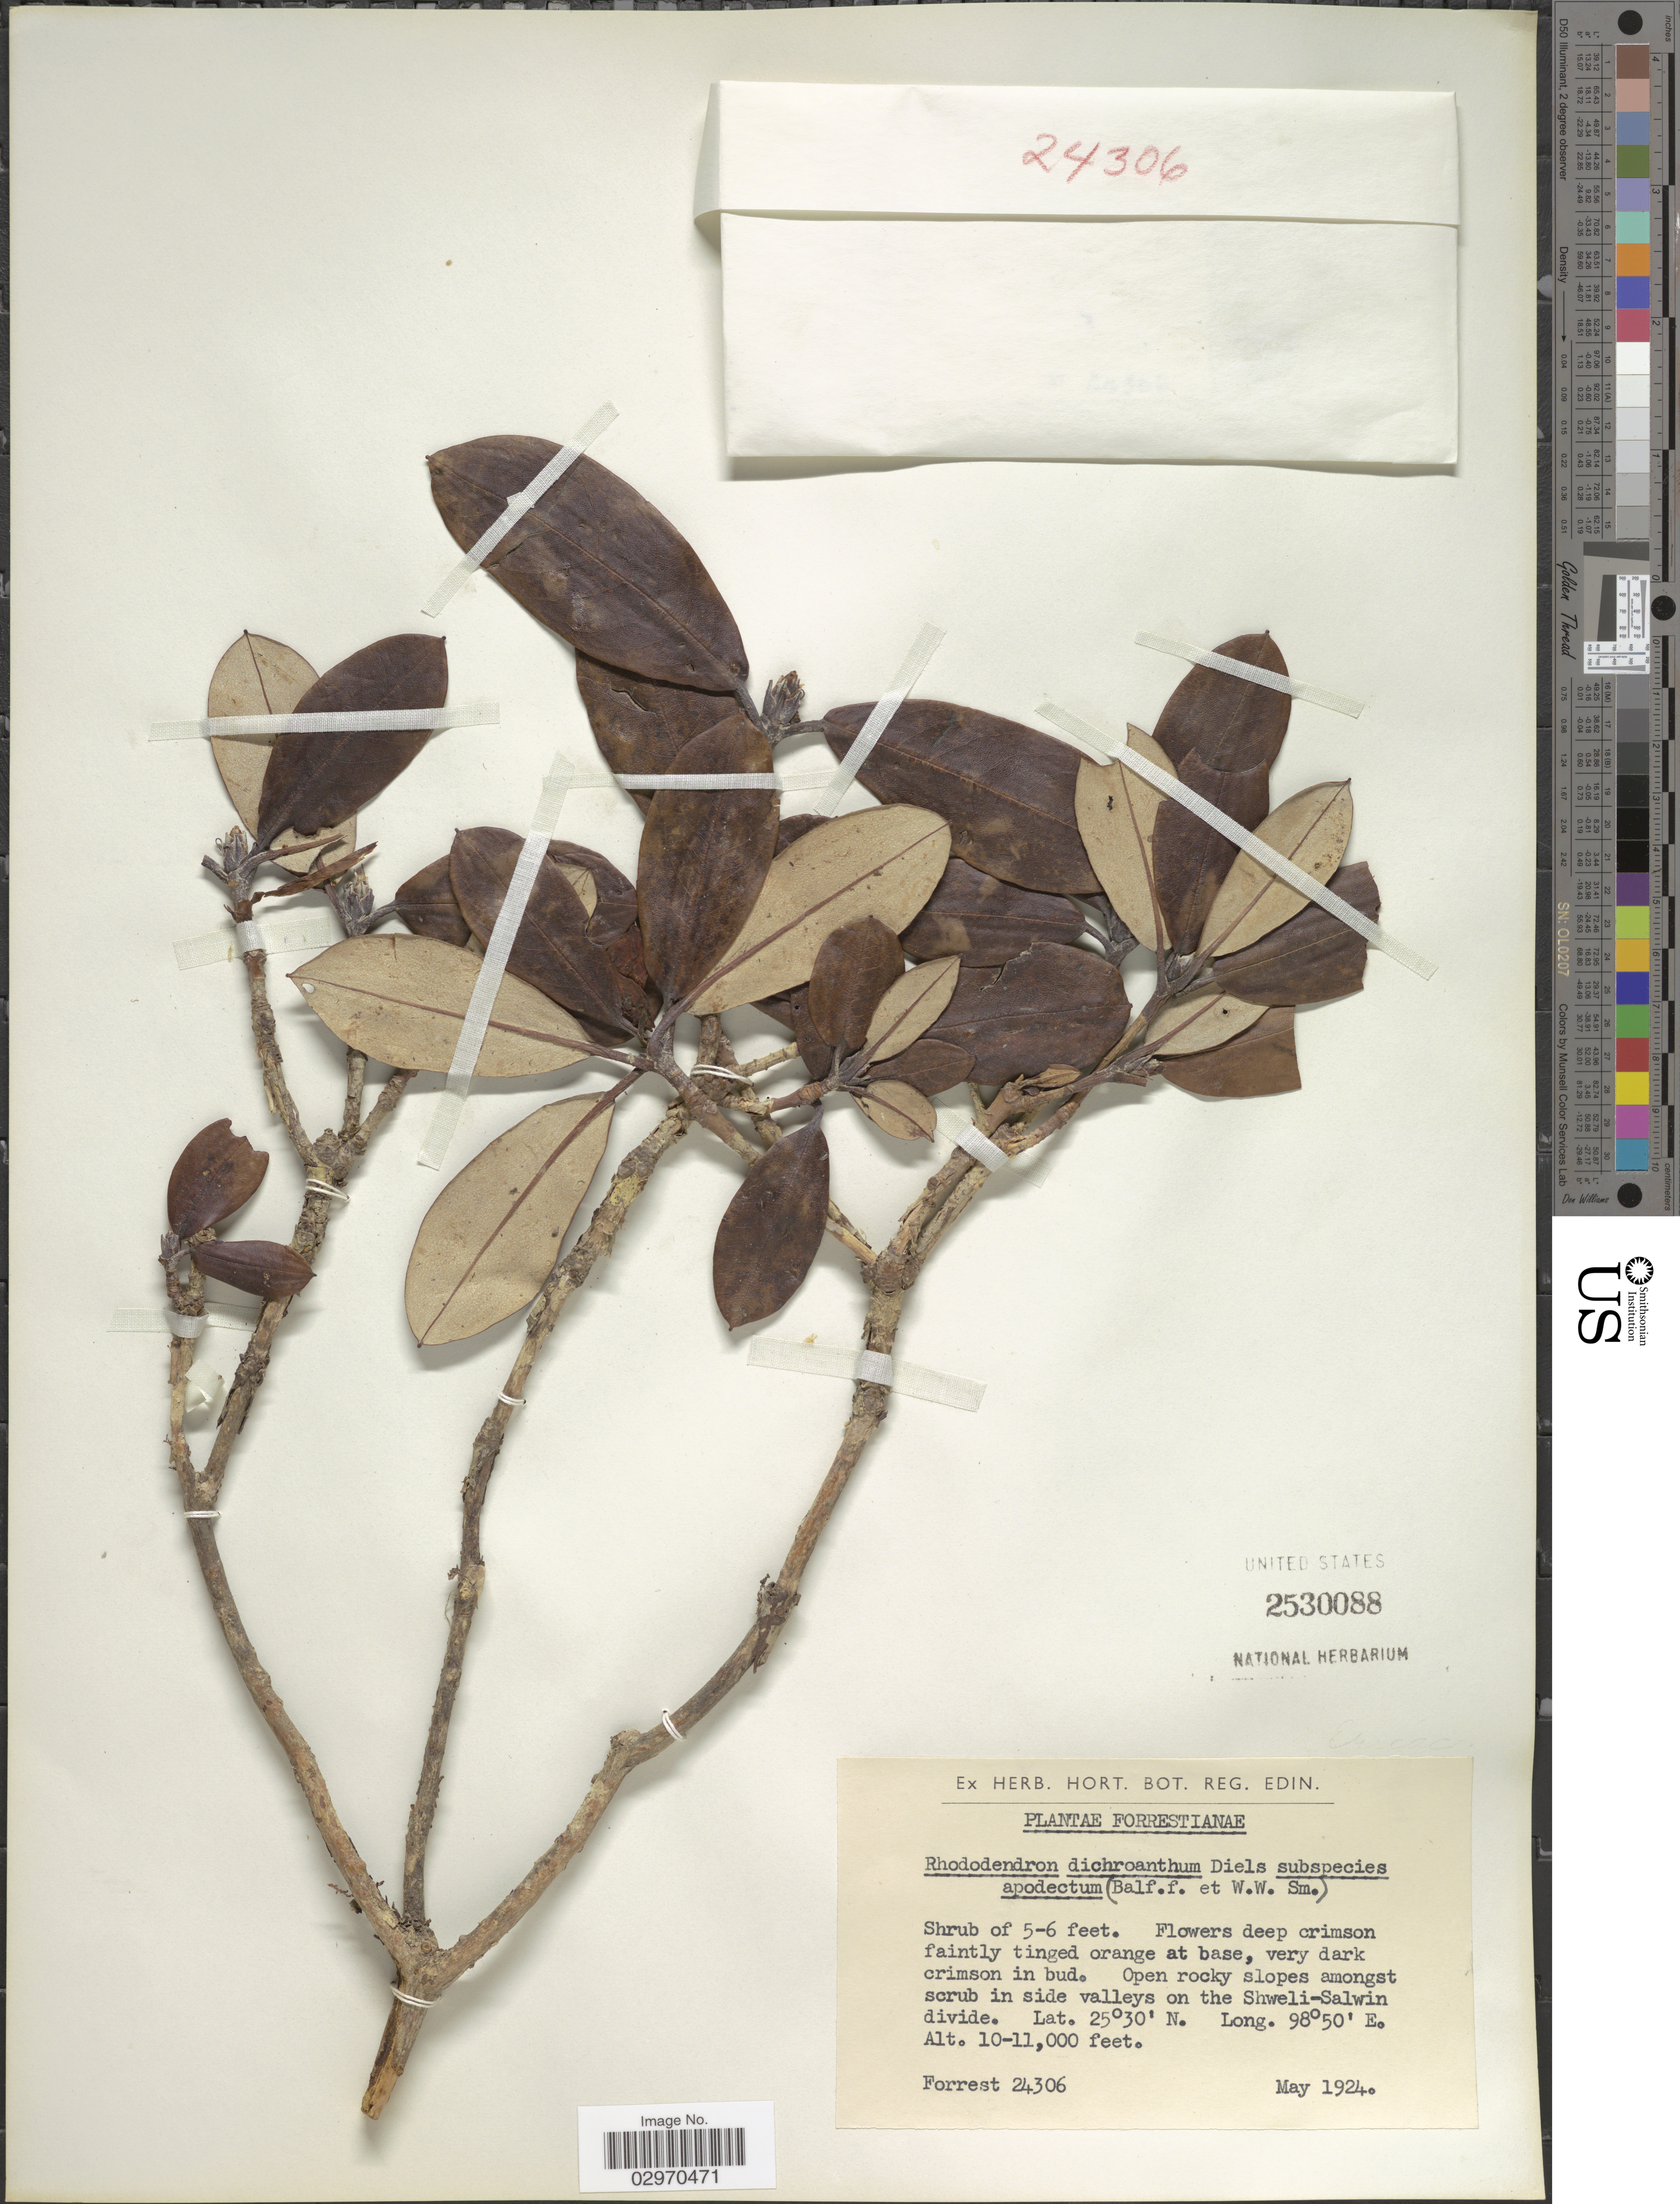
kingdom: Plantae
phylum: Tracheophyta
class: Magnoliopsida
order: Ericales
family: Ericaceae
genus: Rhododendron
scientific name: Rhododendron dichroanthum var. apodectum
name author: (Balf. f. & W.W. Sm.) T.L. Ming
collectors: -. Forrest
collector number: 24306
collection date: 1924-05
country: China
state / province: Yunnan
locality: In side valleys on the Shweli-Salwin divide.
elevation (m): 3048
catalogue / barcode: US 2530088